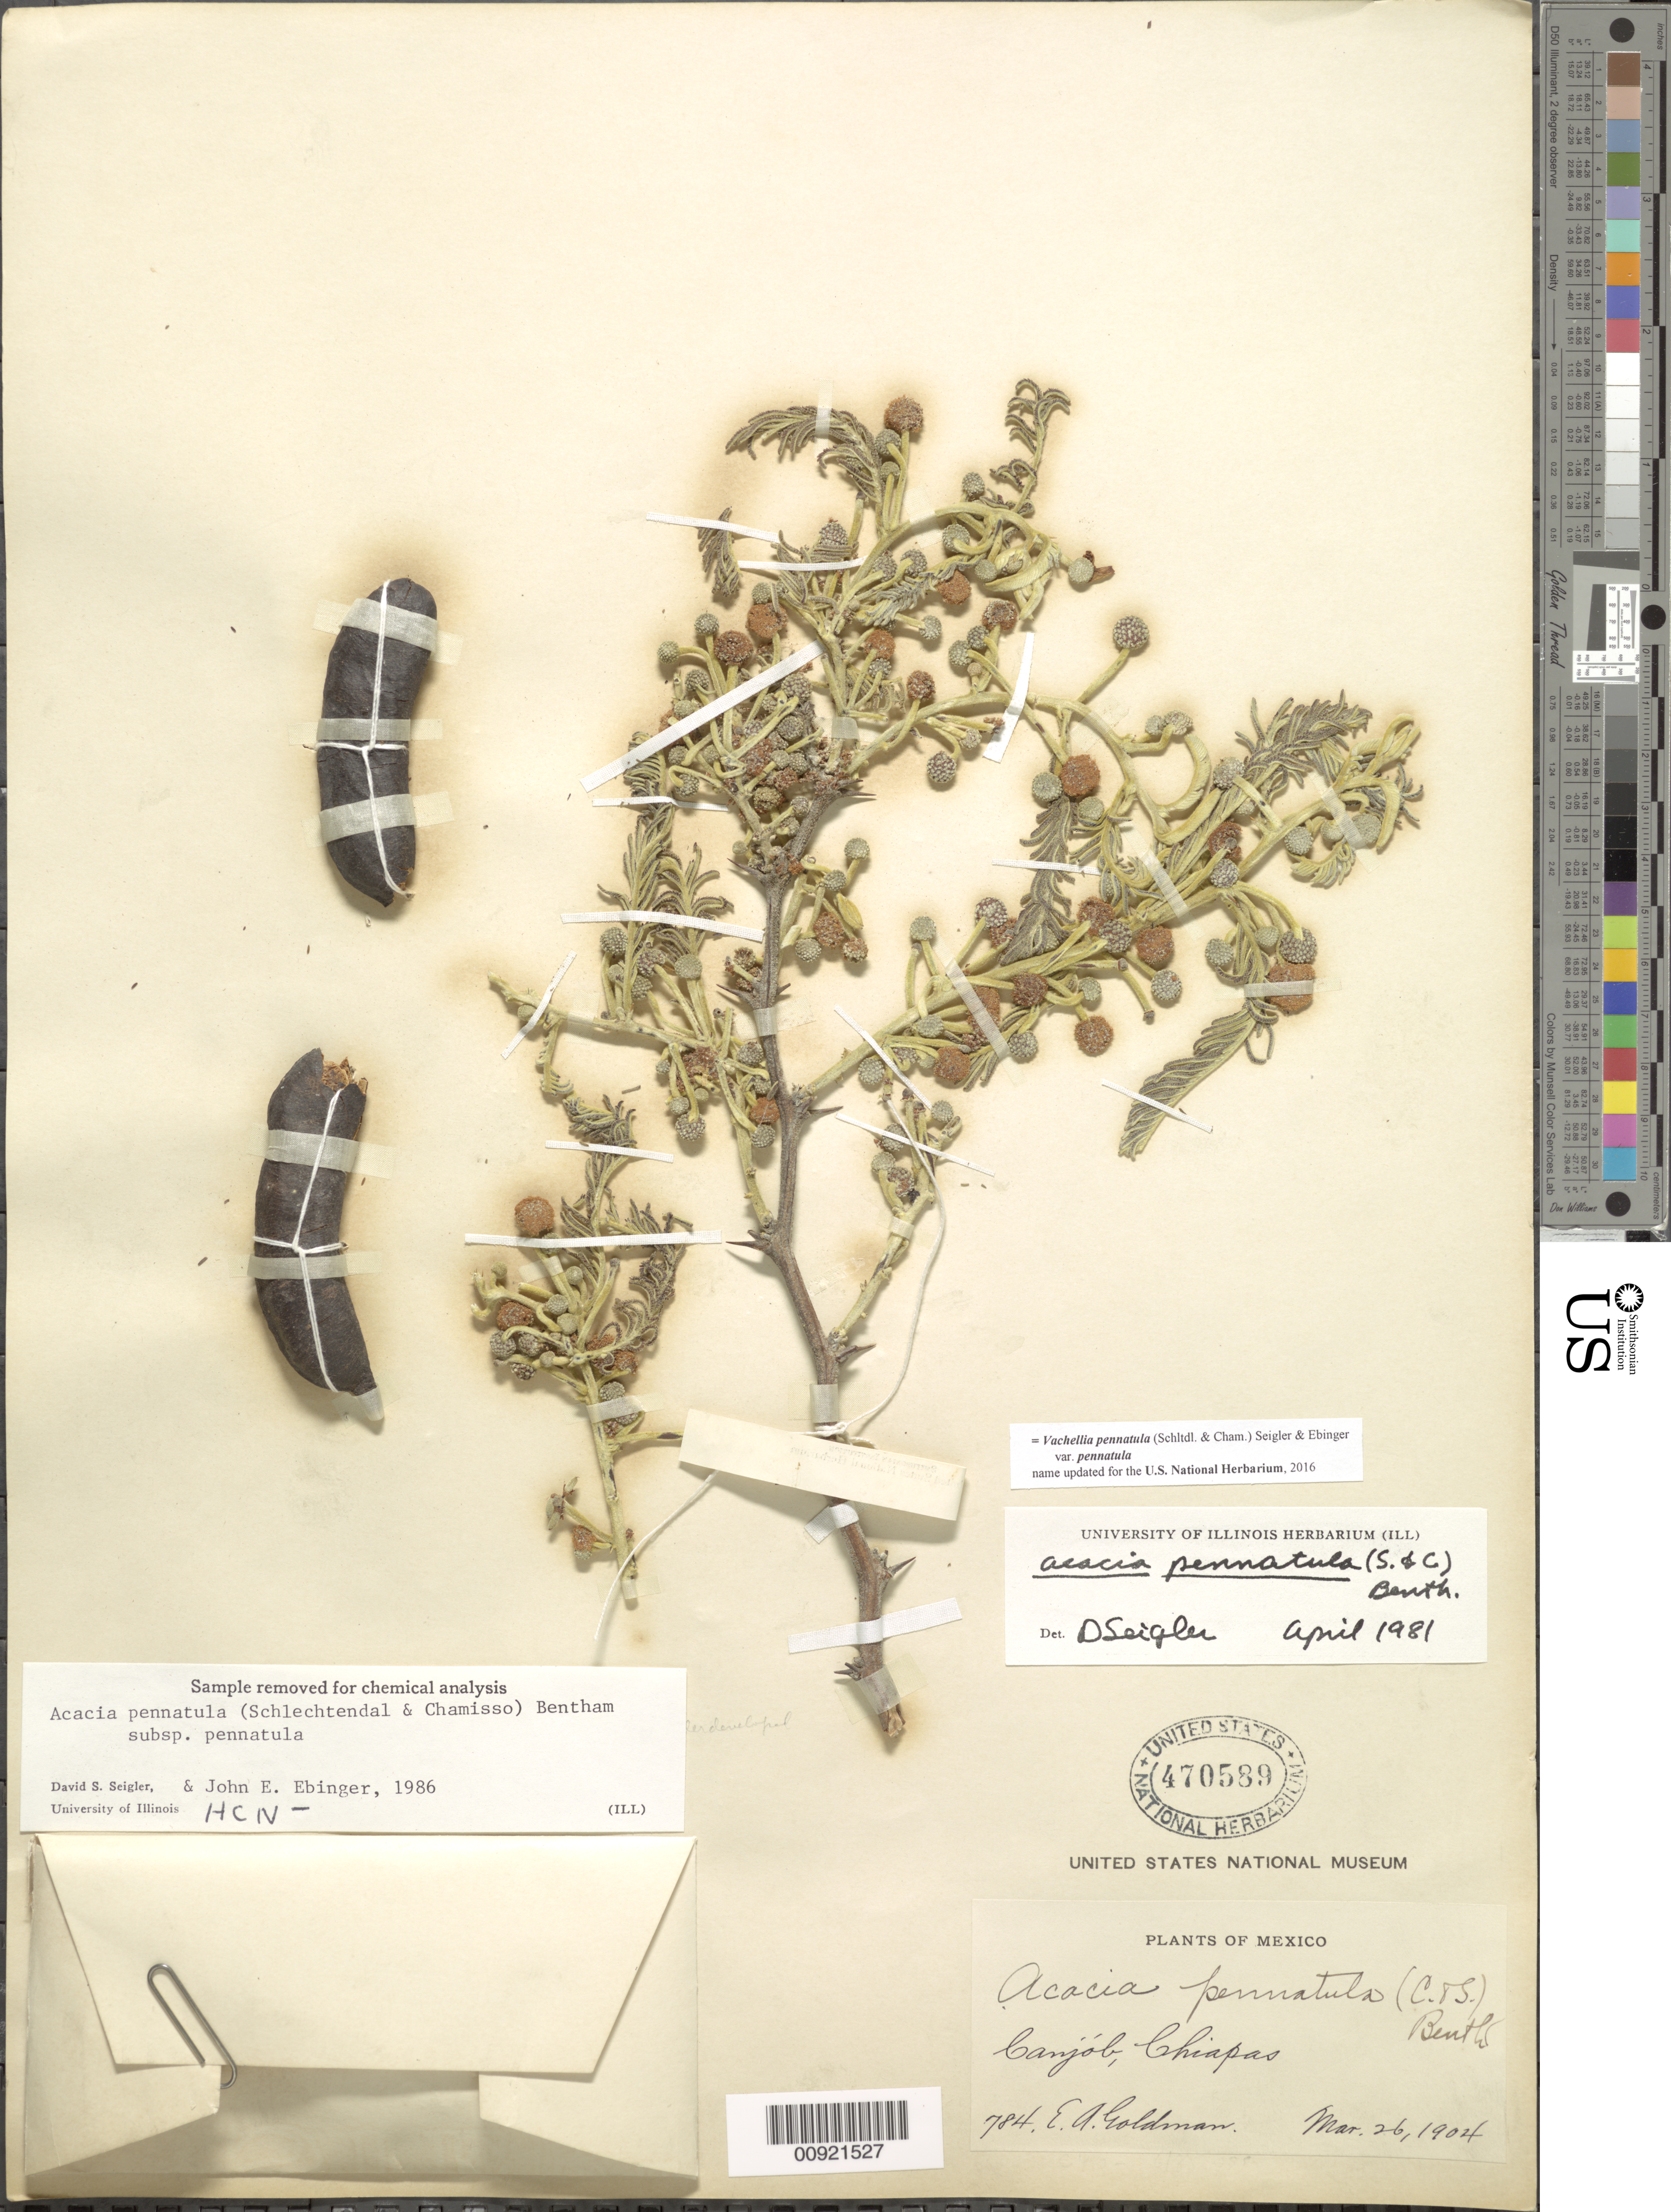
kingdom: Plantae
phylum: Tracheophyta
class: Magnoliopsida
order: Fabales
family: Fabaceae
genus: Vachellia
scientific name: Vachellia pennatula var. pennatula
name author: (Schltdl. & Cham.) Seigler & Ebinger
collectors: E. A. Goldman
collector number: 784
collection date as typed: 26 Mar 1904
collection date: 1904-03-26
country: Mexico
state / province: Chiapas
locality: Canjób, Chiapas.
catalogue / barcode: US 470589